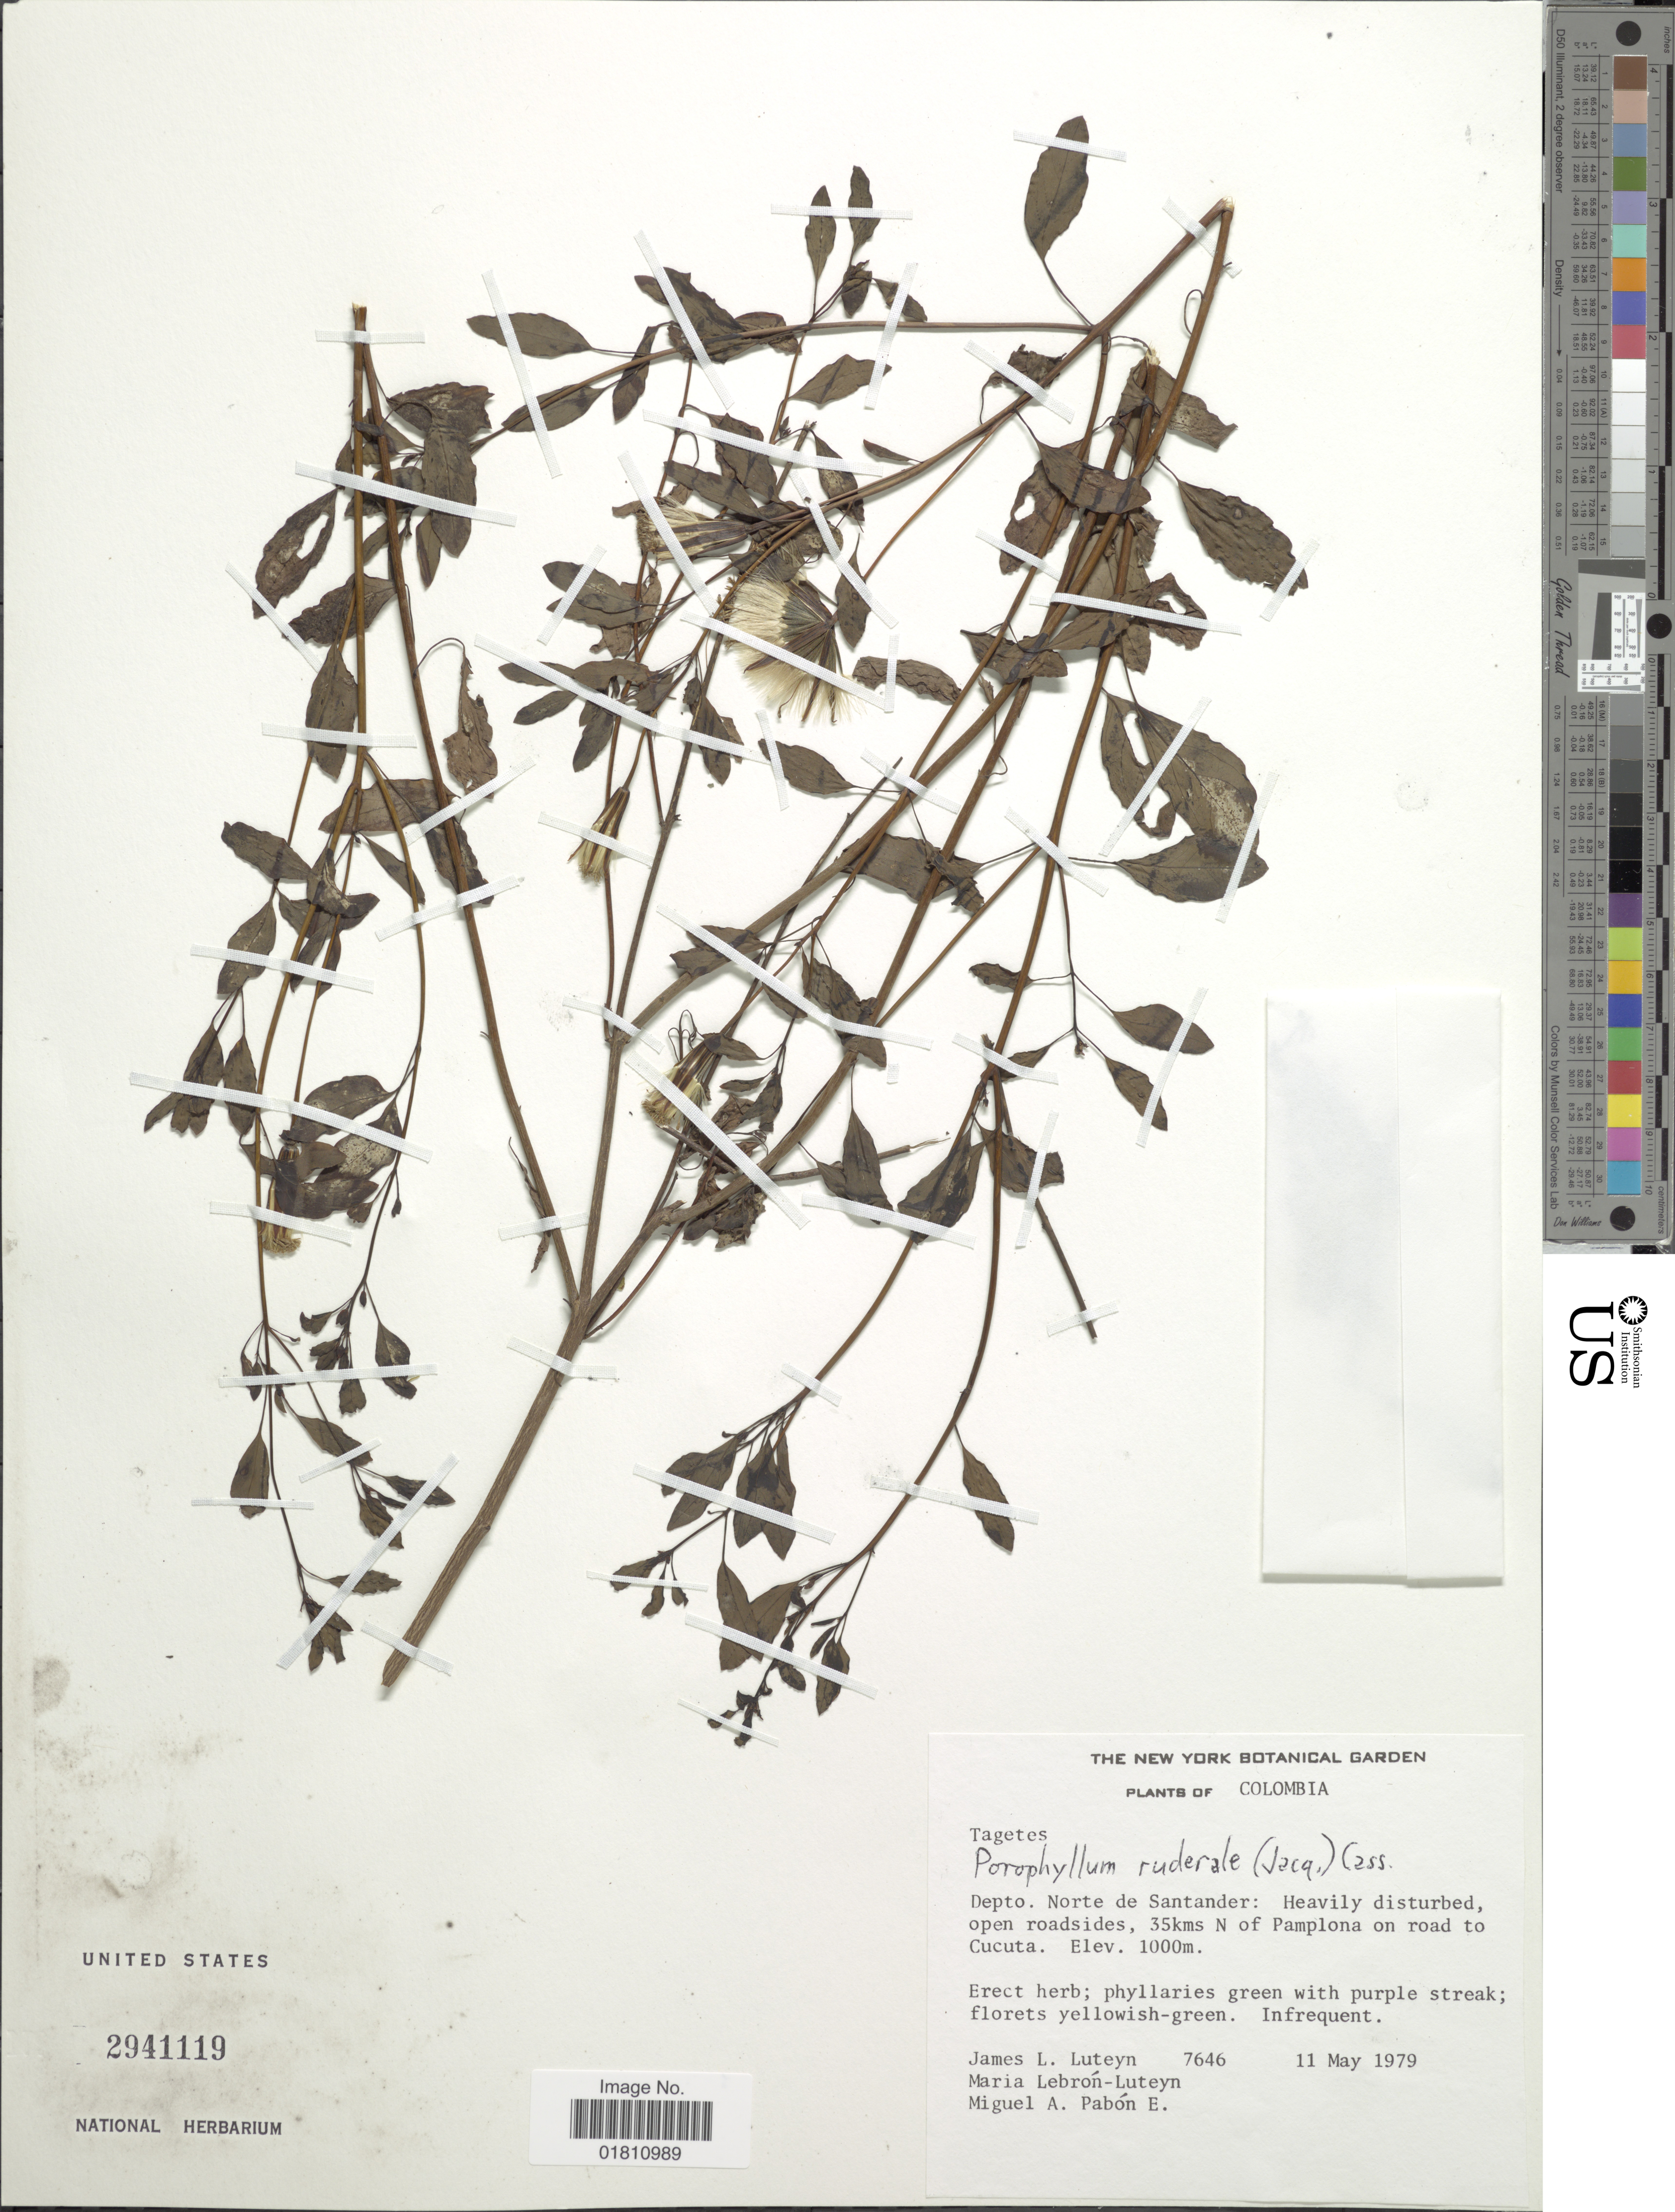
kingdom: Plantae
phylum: Tracheophyta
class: Magnoliopsida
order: Asterales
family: Asteraceae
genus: Porophyllum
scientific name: Porophyllum ruderale subsp. macrocephalum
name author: (DC.) R.R. Johnson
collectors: J. L. Luteyn, M. L. Lebrón-Luteyn & M. A. Pabon E.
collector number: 7646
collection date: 1979-05-11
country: Colombia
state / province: Norte de Santander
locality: Depto Norte de Santander: heavily disturbed, open roadsides, 35kms N of Pamplona on road to Cucuta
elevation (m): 1000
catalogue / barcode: US 2941119